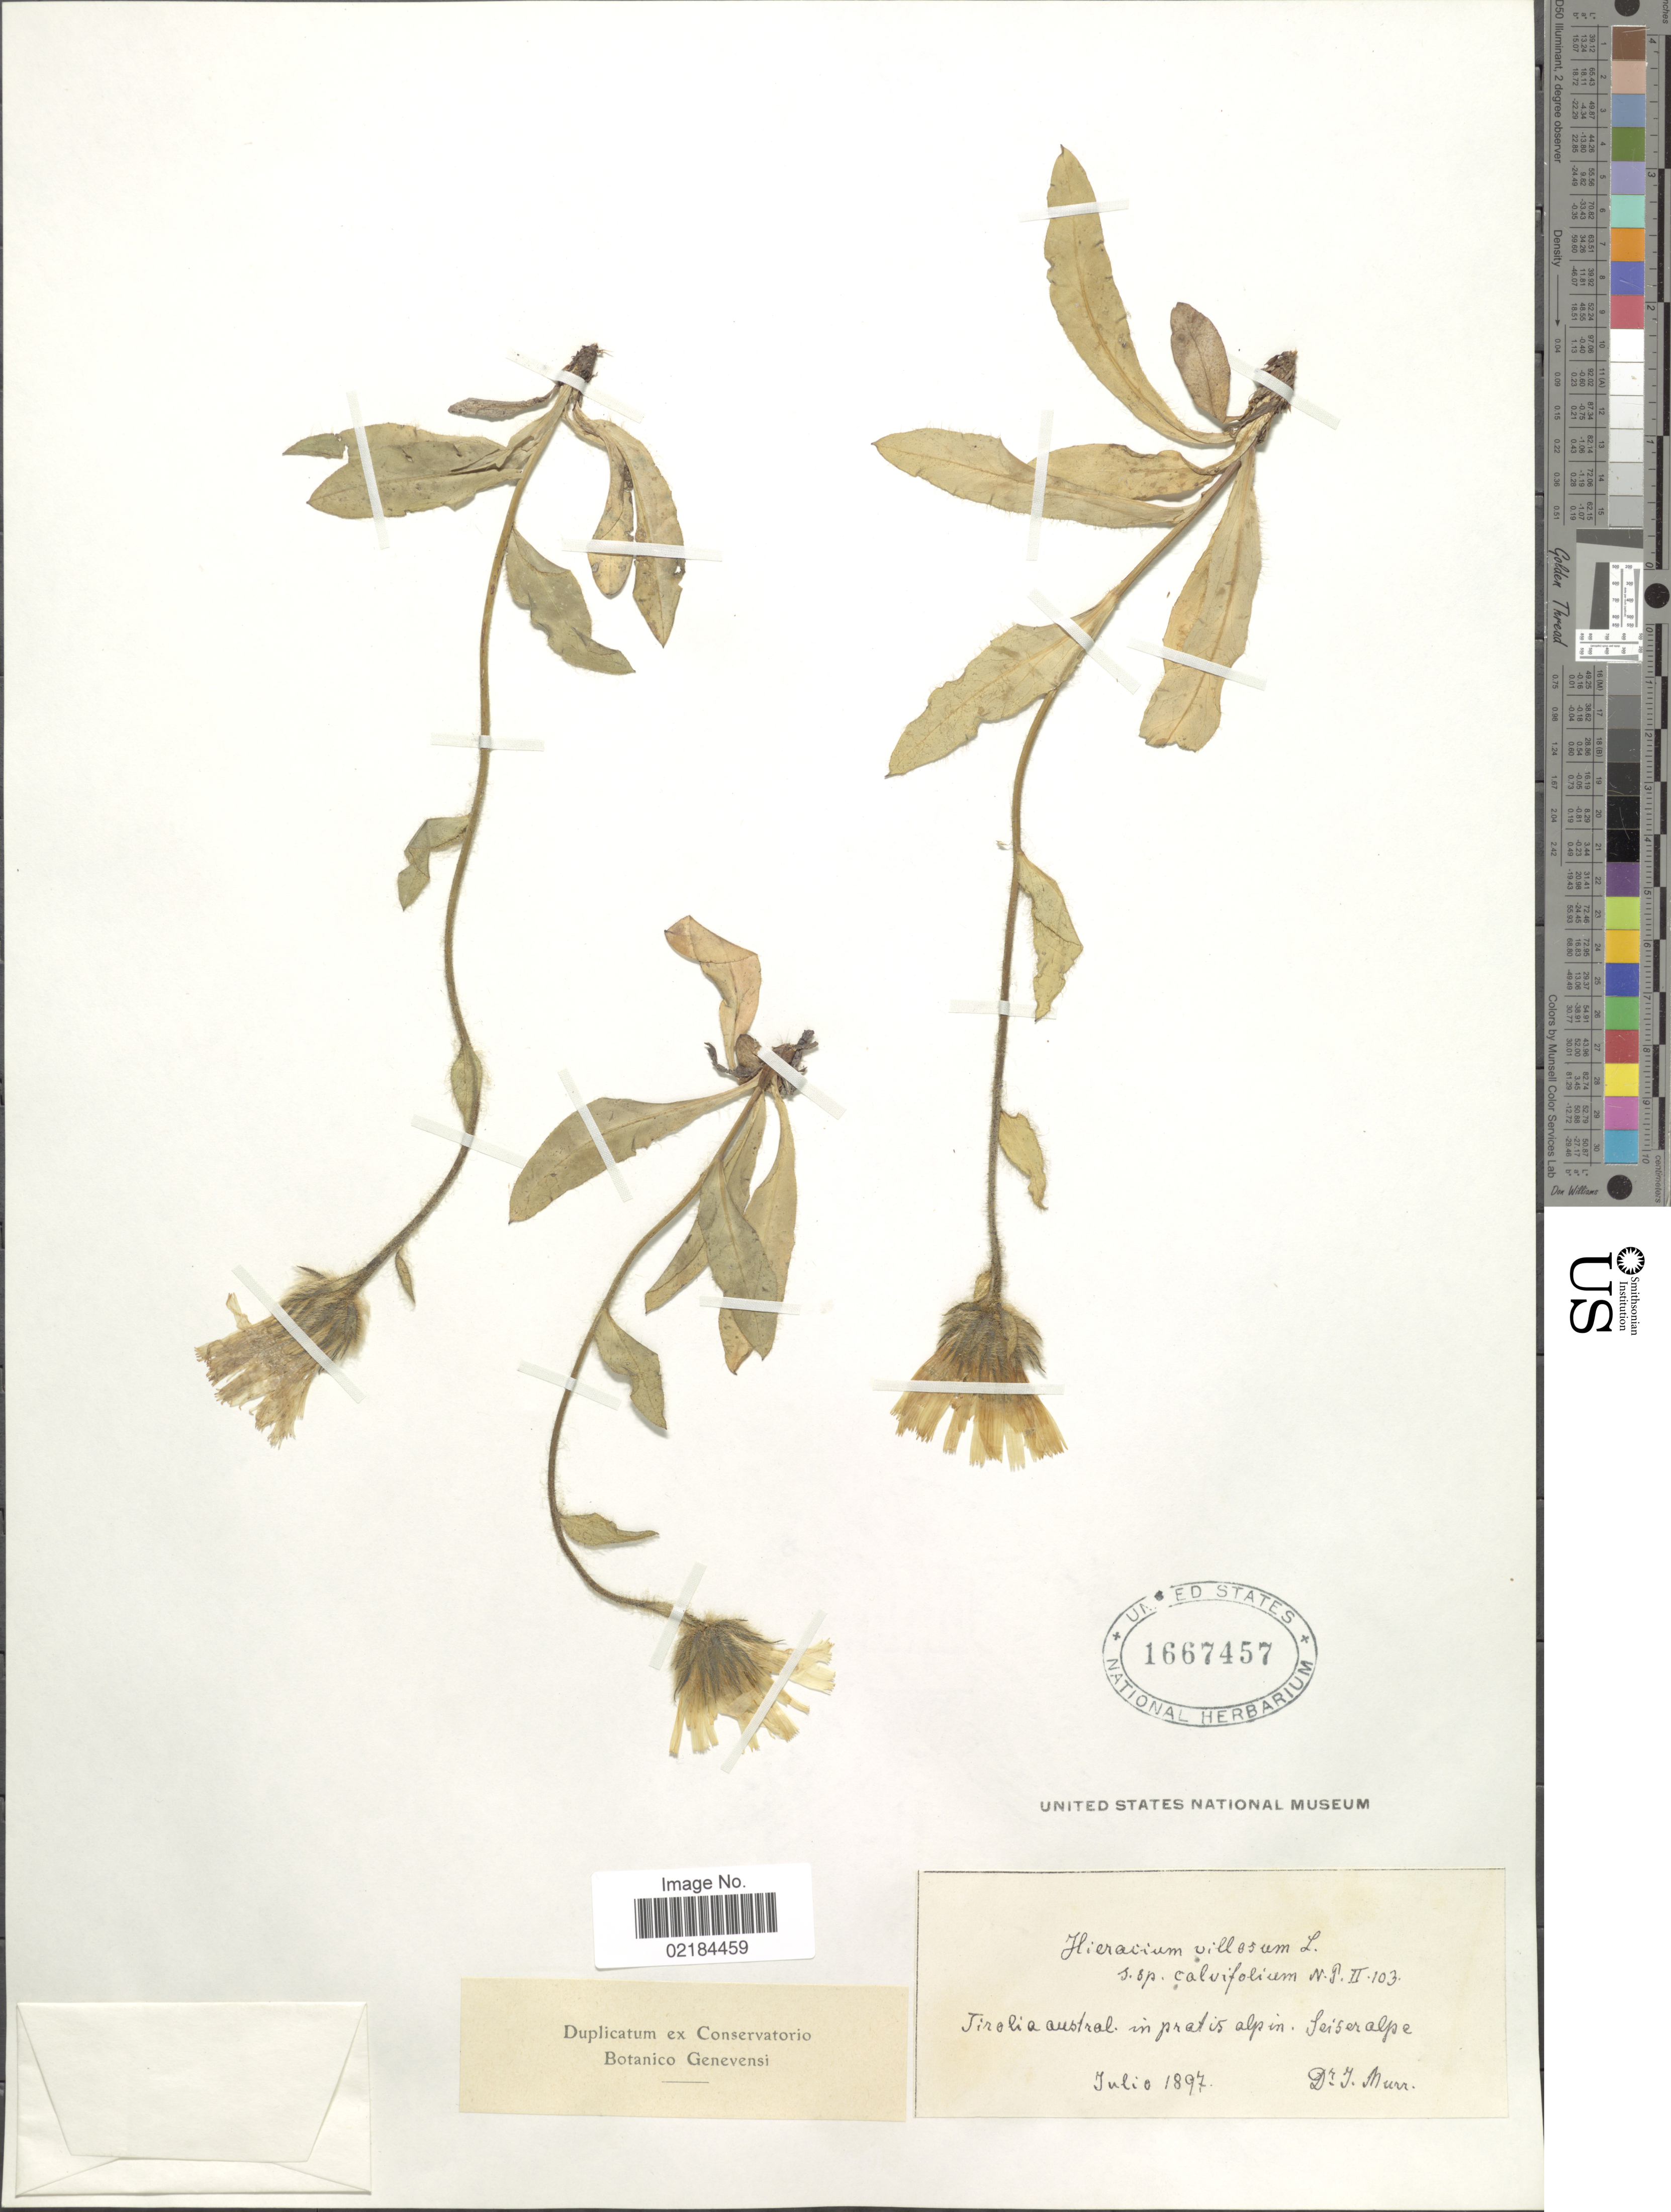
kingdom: Plantae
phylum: Tracheophyta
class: Magnoliopsida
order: Asterales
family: Asteraceae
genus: Hieracium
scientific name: Hieracium villosum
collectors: J. Murr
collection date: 1897-07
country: Austria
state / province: Tirol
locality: Tirolia austral: in pratis alp in. Seiseralpe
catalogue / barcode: US 1667457